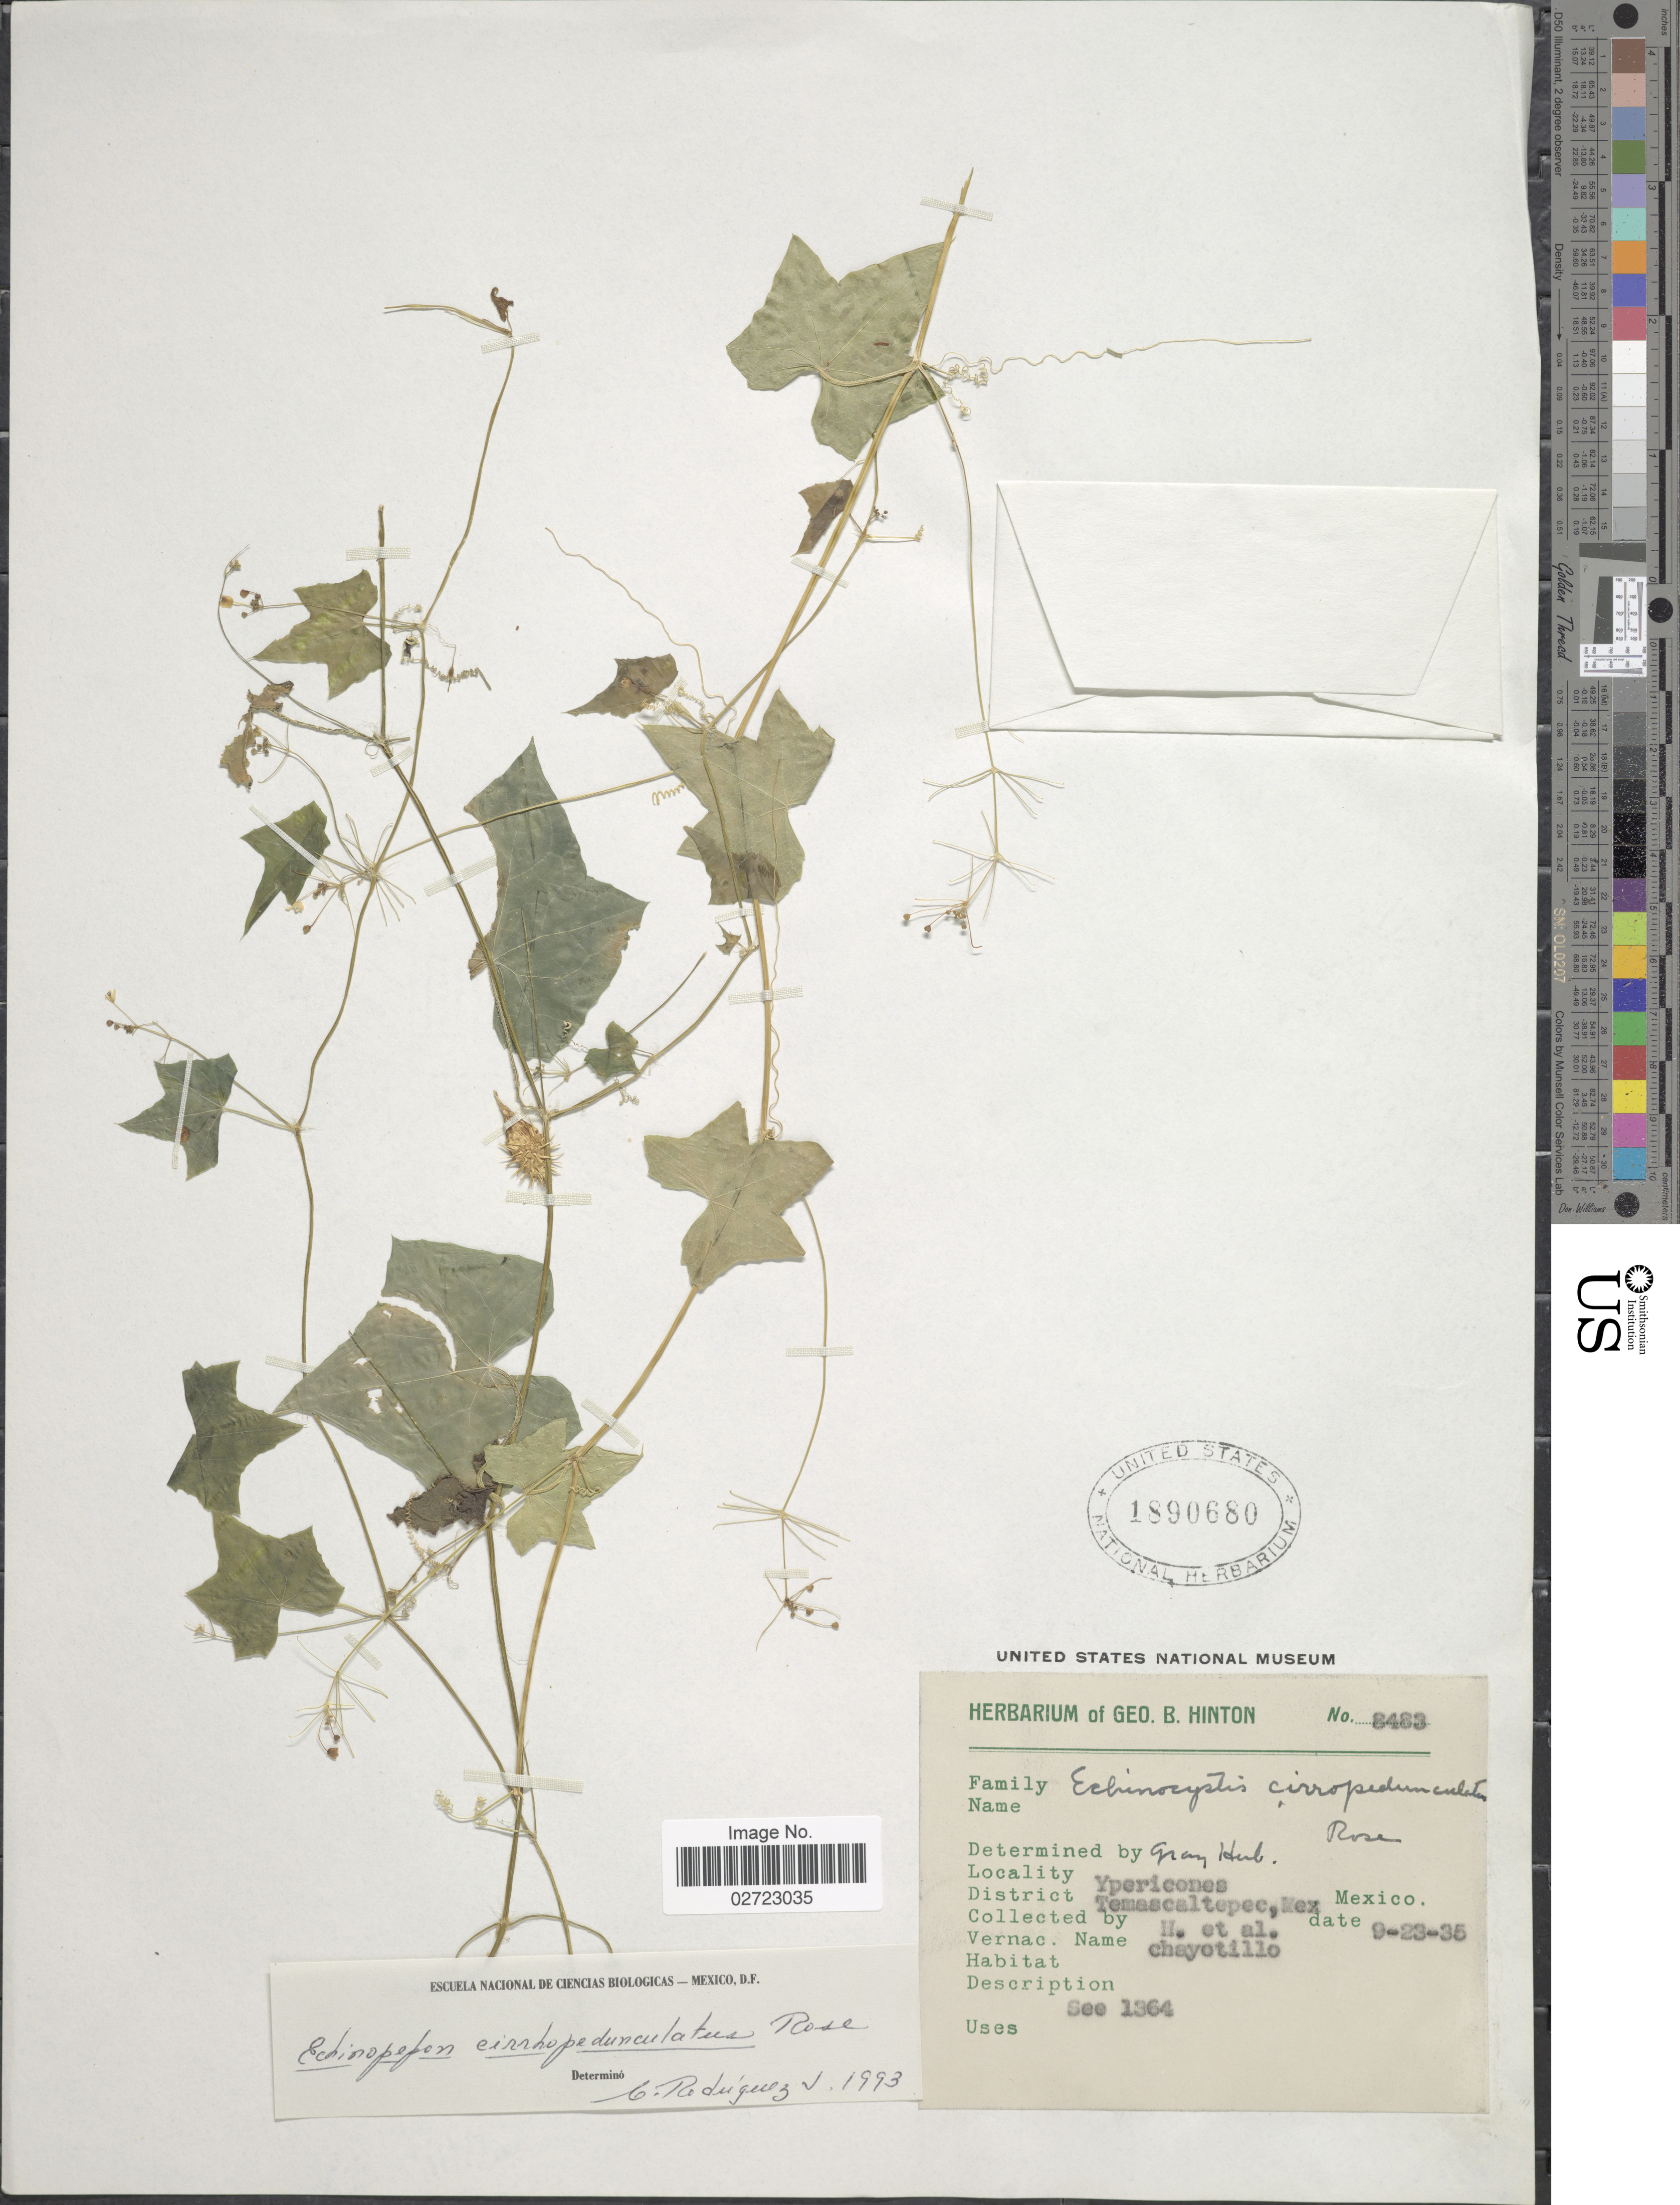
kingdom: Plantae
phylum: Tracheophyta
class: Magnoliopsida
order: Cucurbitales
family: Cucurbitaceae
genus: Echinopepon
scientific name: Echinopepon cirrhopedunculatus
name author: Rose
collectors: G. B. Hinton & et al.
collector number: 8483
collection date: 1935-09-23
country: Mexico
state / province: México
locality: Ypericones, District Temascaltepec.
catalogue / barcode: US 1890680